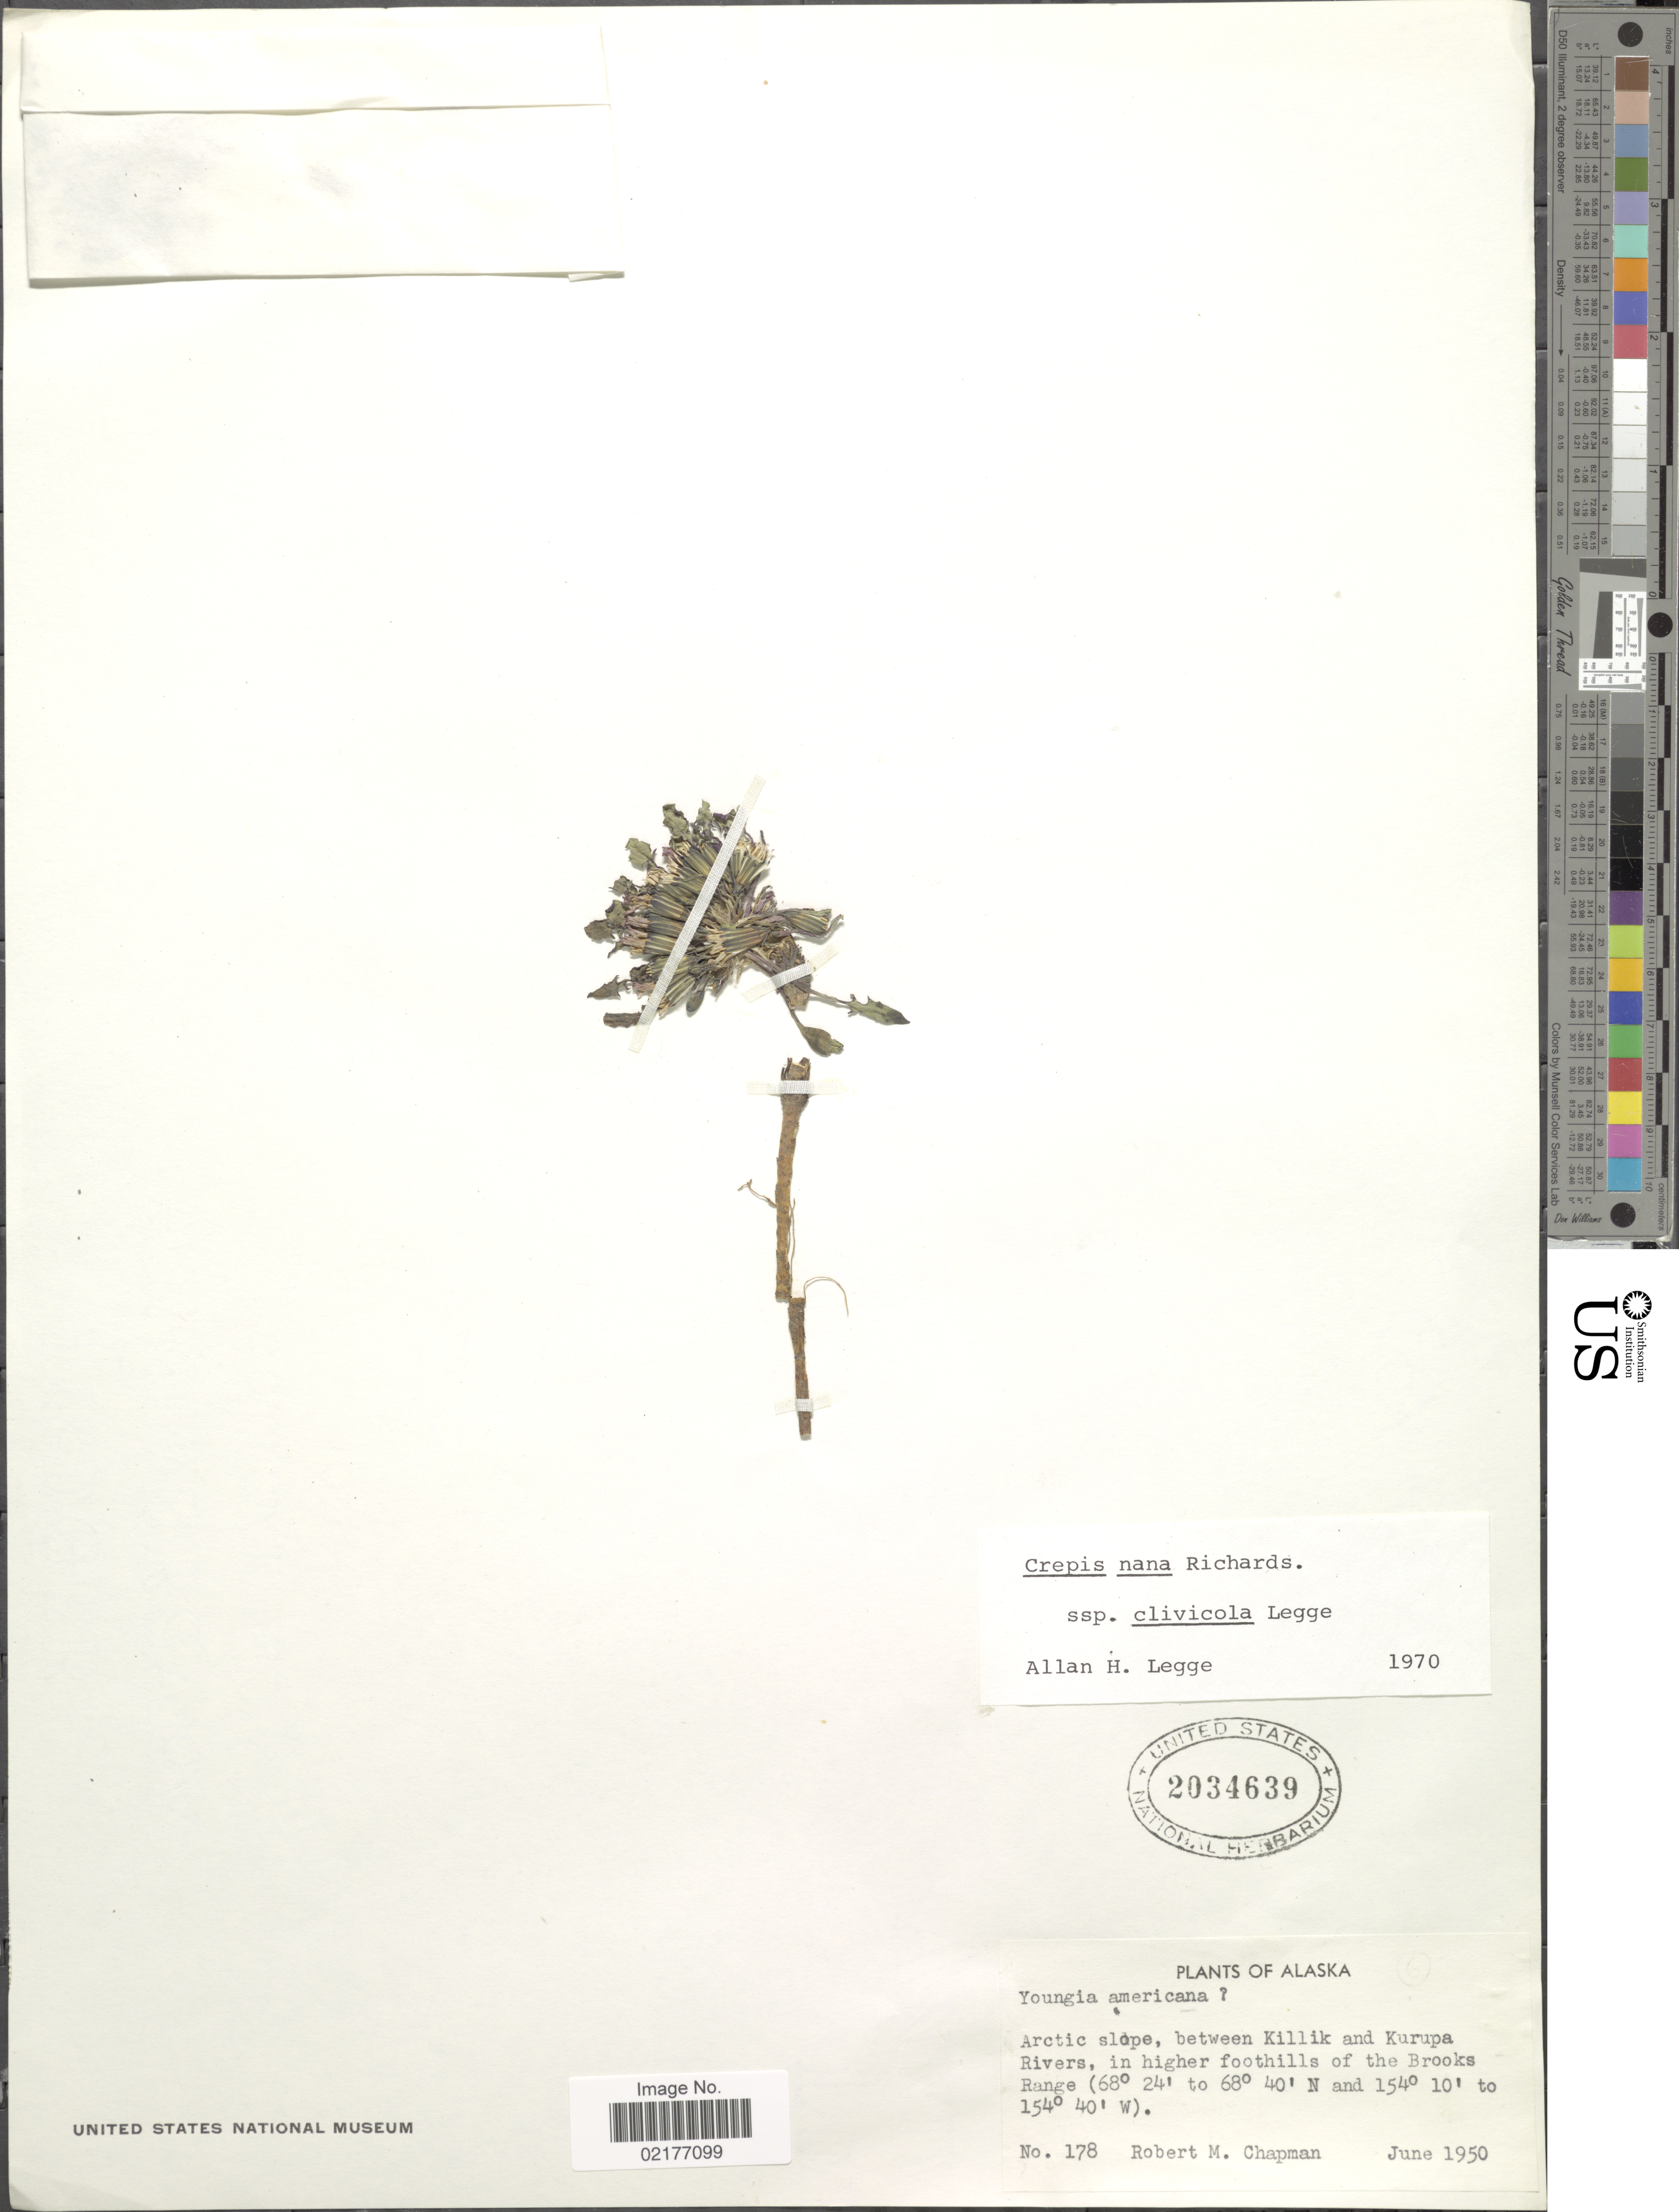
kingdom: Plantae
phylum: Tracheophyta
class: Magnoliopsida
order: Asterales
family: Asteraceae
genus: Askellia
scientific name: Askellia pygmaea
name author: (Ledeb.) Sennikov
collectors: R. M. Chapman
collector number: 178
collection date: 1950-06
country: United States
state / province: Alaska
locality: Arctic slope, between Killik and Kurupa Rivers, in higher foothills of the Brooks Range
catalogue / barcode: US 2034639